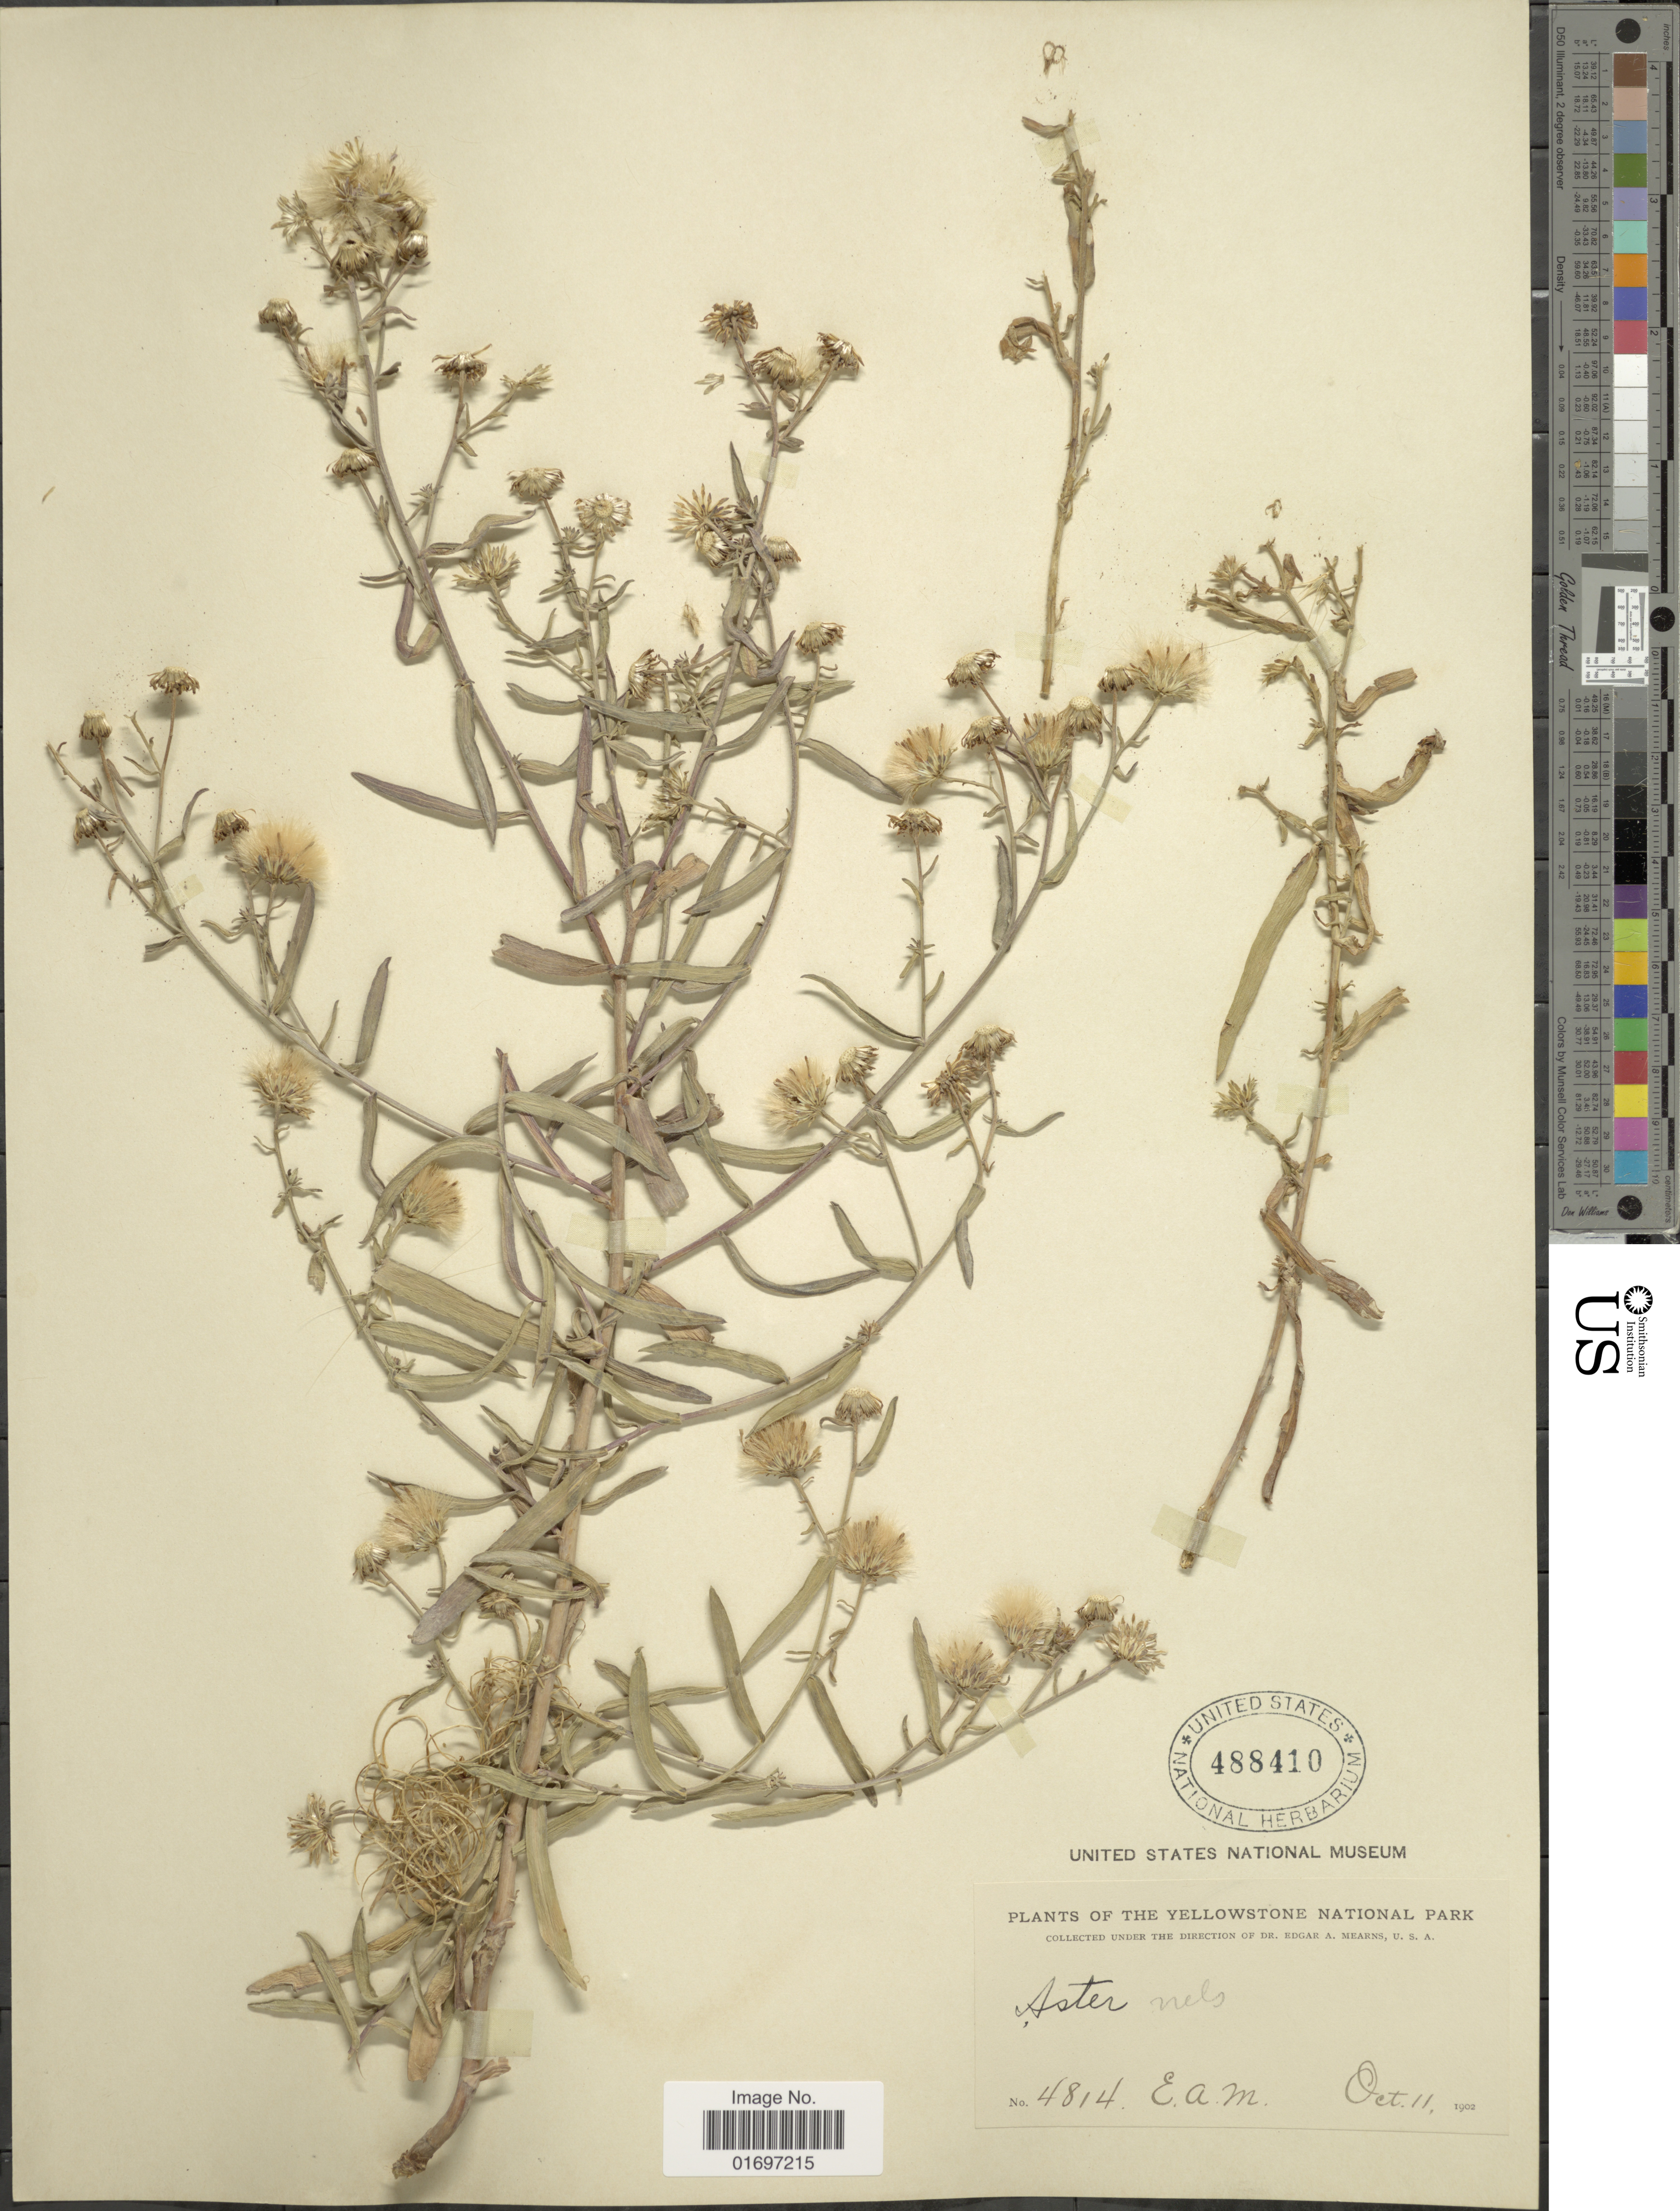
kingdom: Plantae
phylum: Tracheophyta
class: Magnoliopsida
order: Asterales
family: Asteraceae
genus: Symphyotrichum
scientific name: Symphyotrichum ascendens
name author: (Lindl.) G.L. Nesom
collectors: E. A. Mearns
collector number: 4818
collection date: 1902-10-11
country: United States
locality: Yellowstone National Park.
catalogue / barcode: US 488410